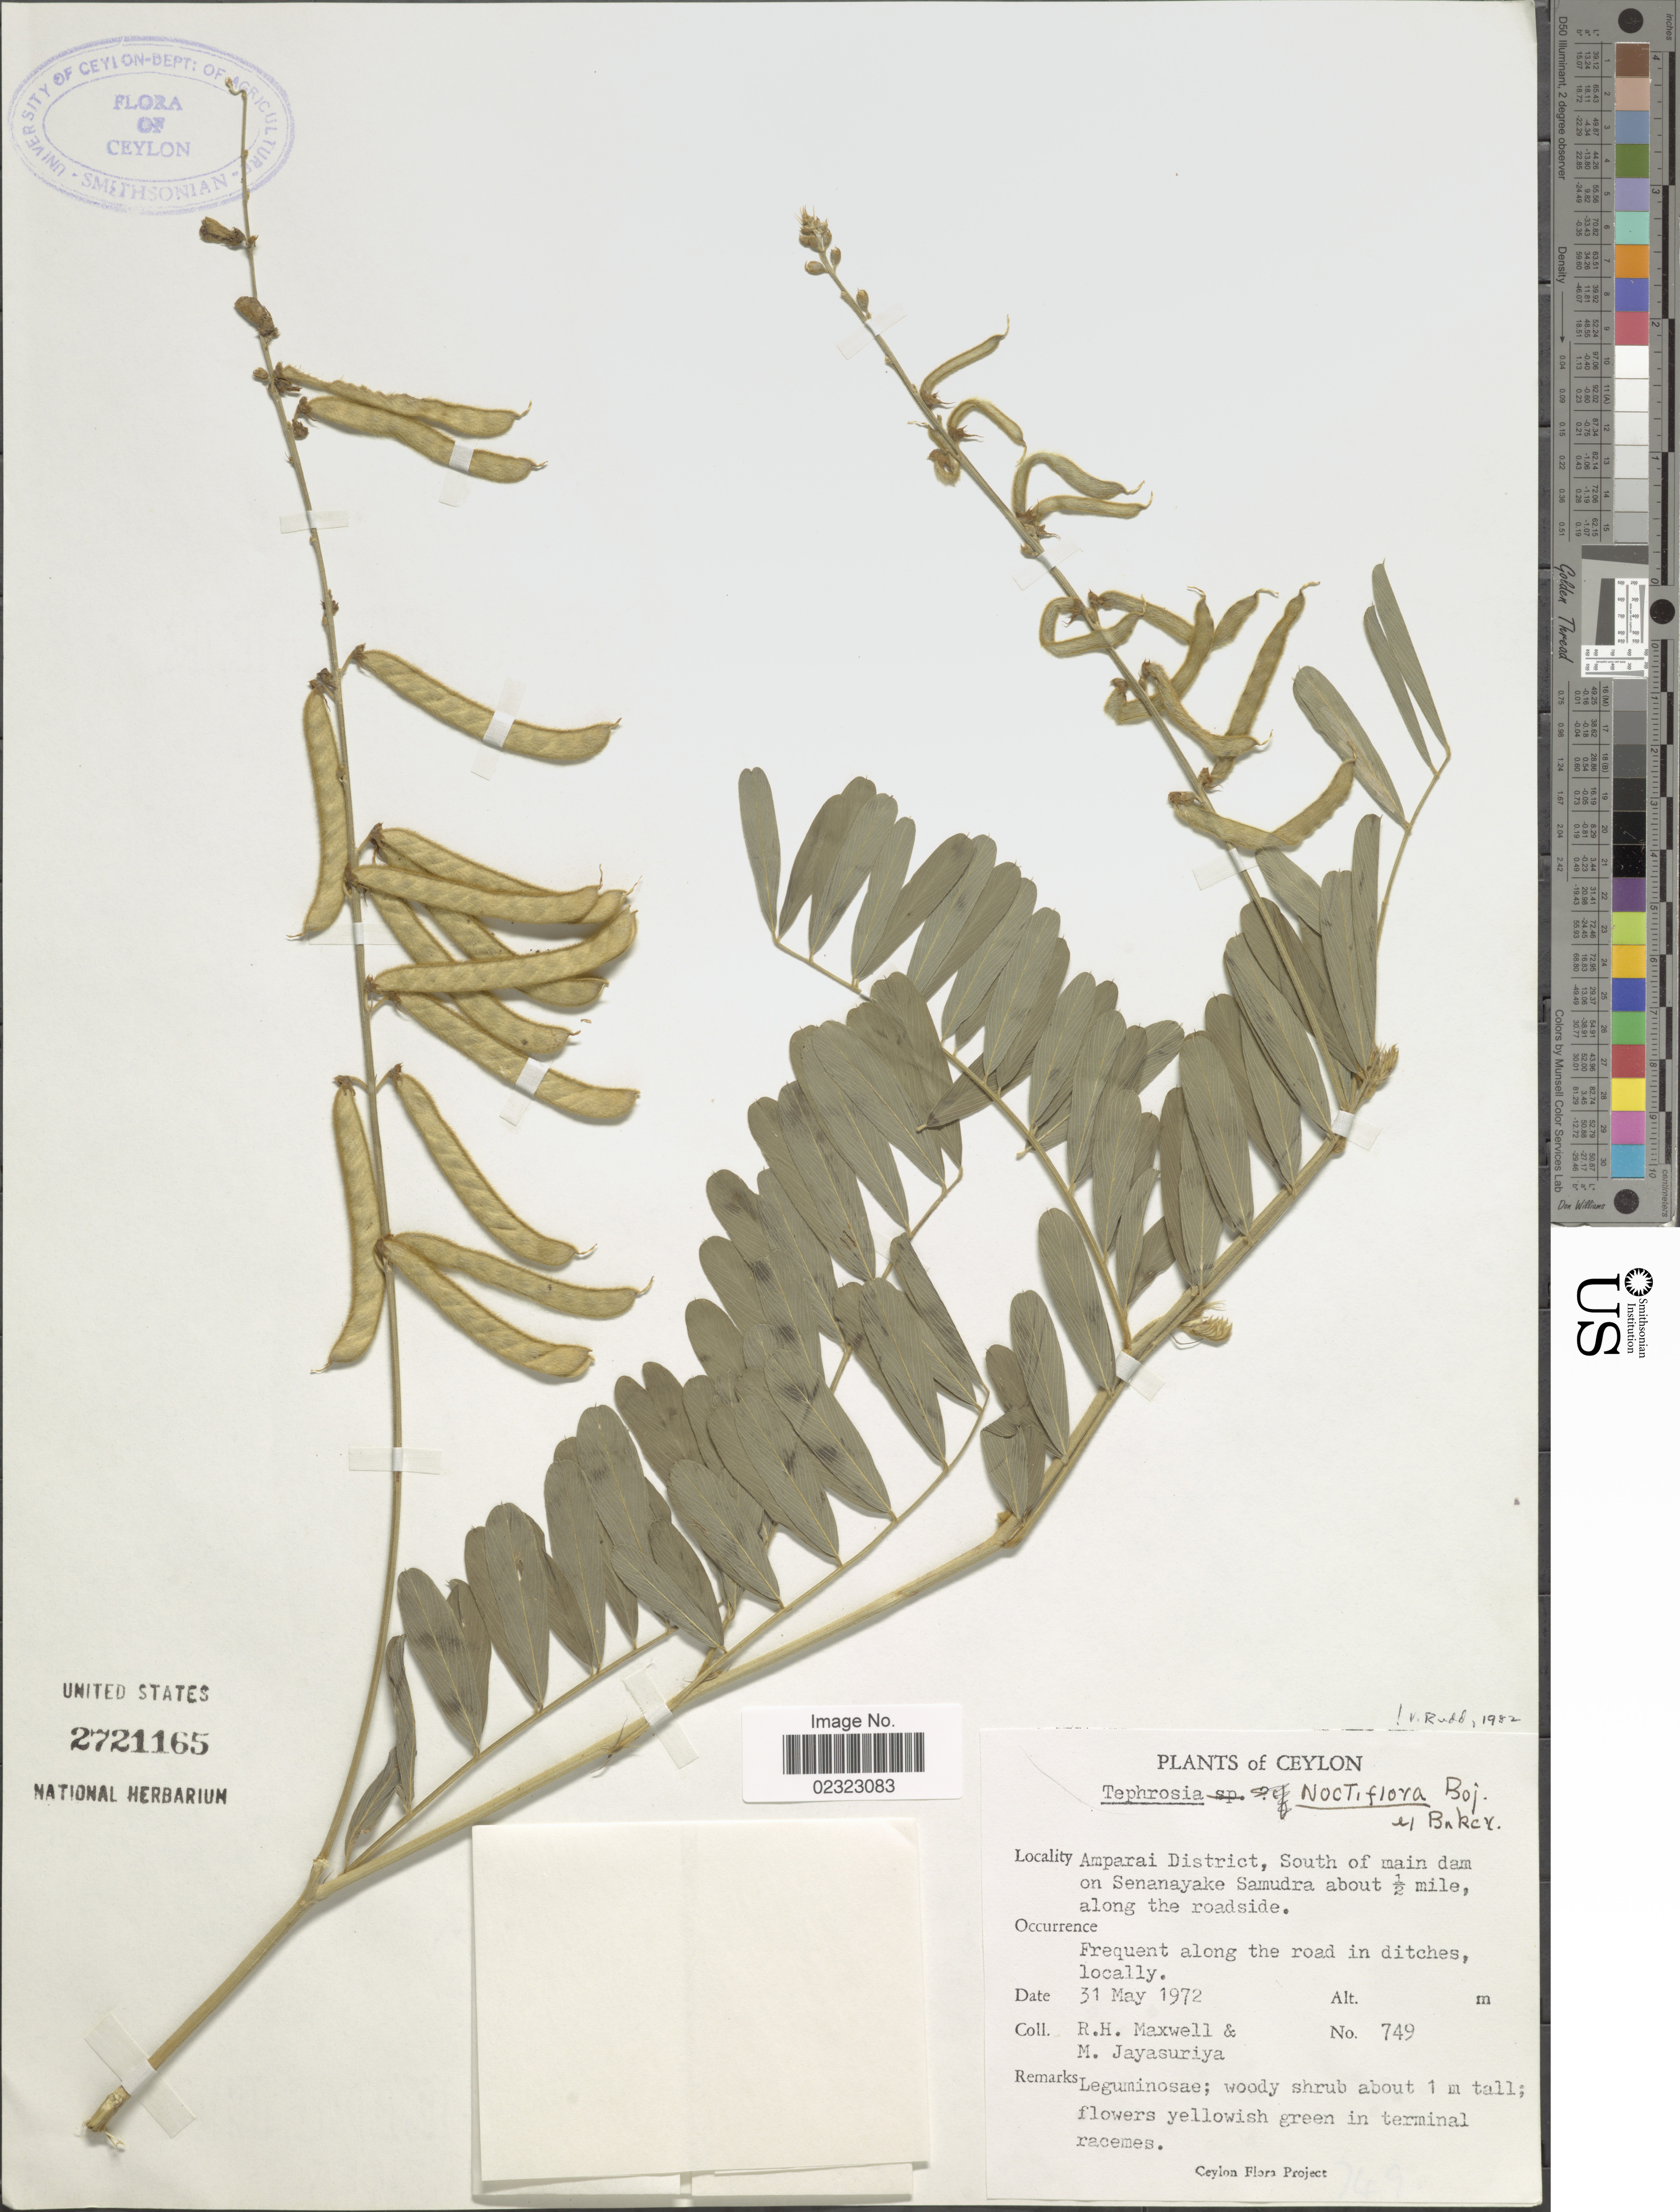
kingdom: Plantae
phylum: Tracheophyta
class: Magnoliopsida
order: Fabales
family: Fabaceae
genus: Tephrosia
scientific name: Tephrosia noctiflora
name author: Bojer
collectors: R. Maxwell & M. Jayasuriya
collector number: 749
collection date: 1972-05-31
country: Sri Lanka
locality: Ceylon. Amparai District, South of main dam on Senanayake Samudra about ½ mile, along the roadside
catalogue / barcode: US 2721165